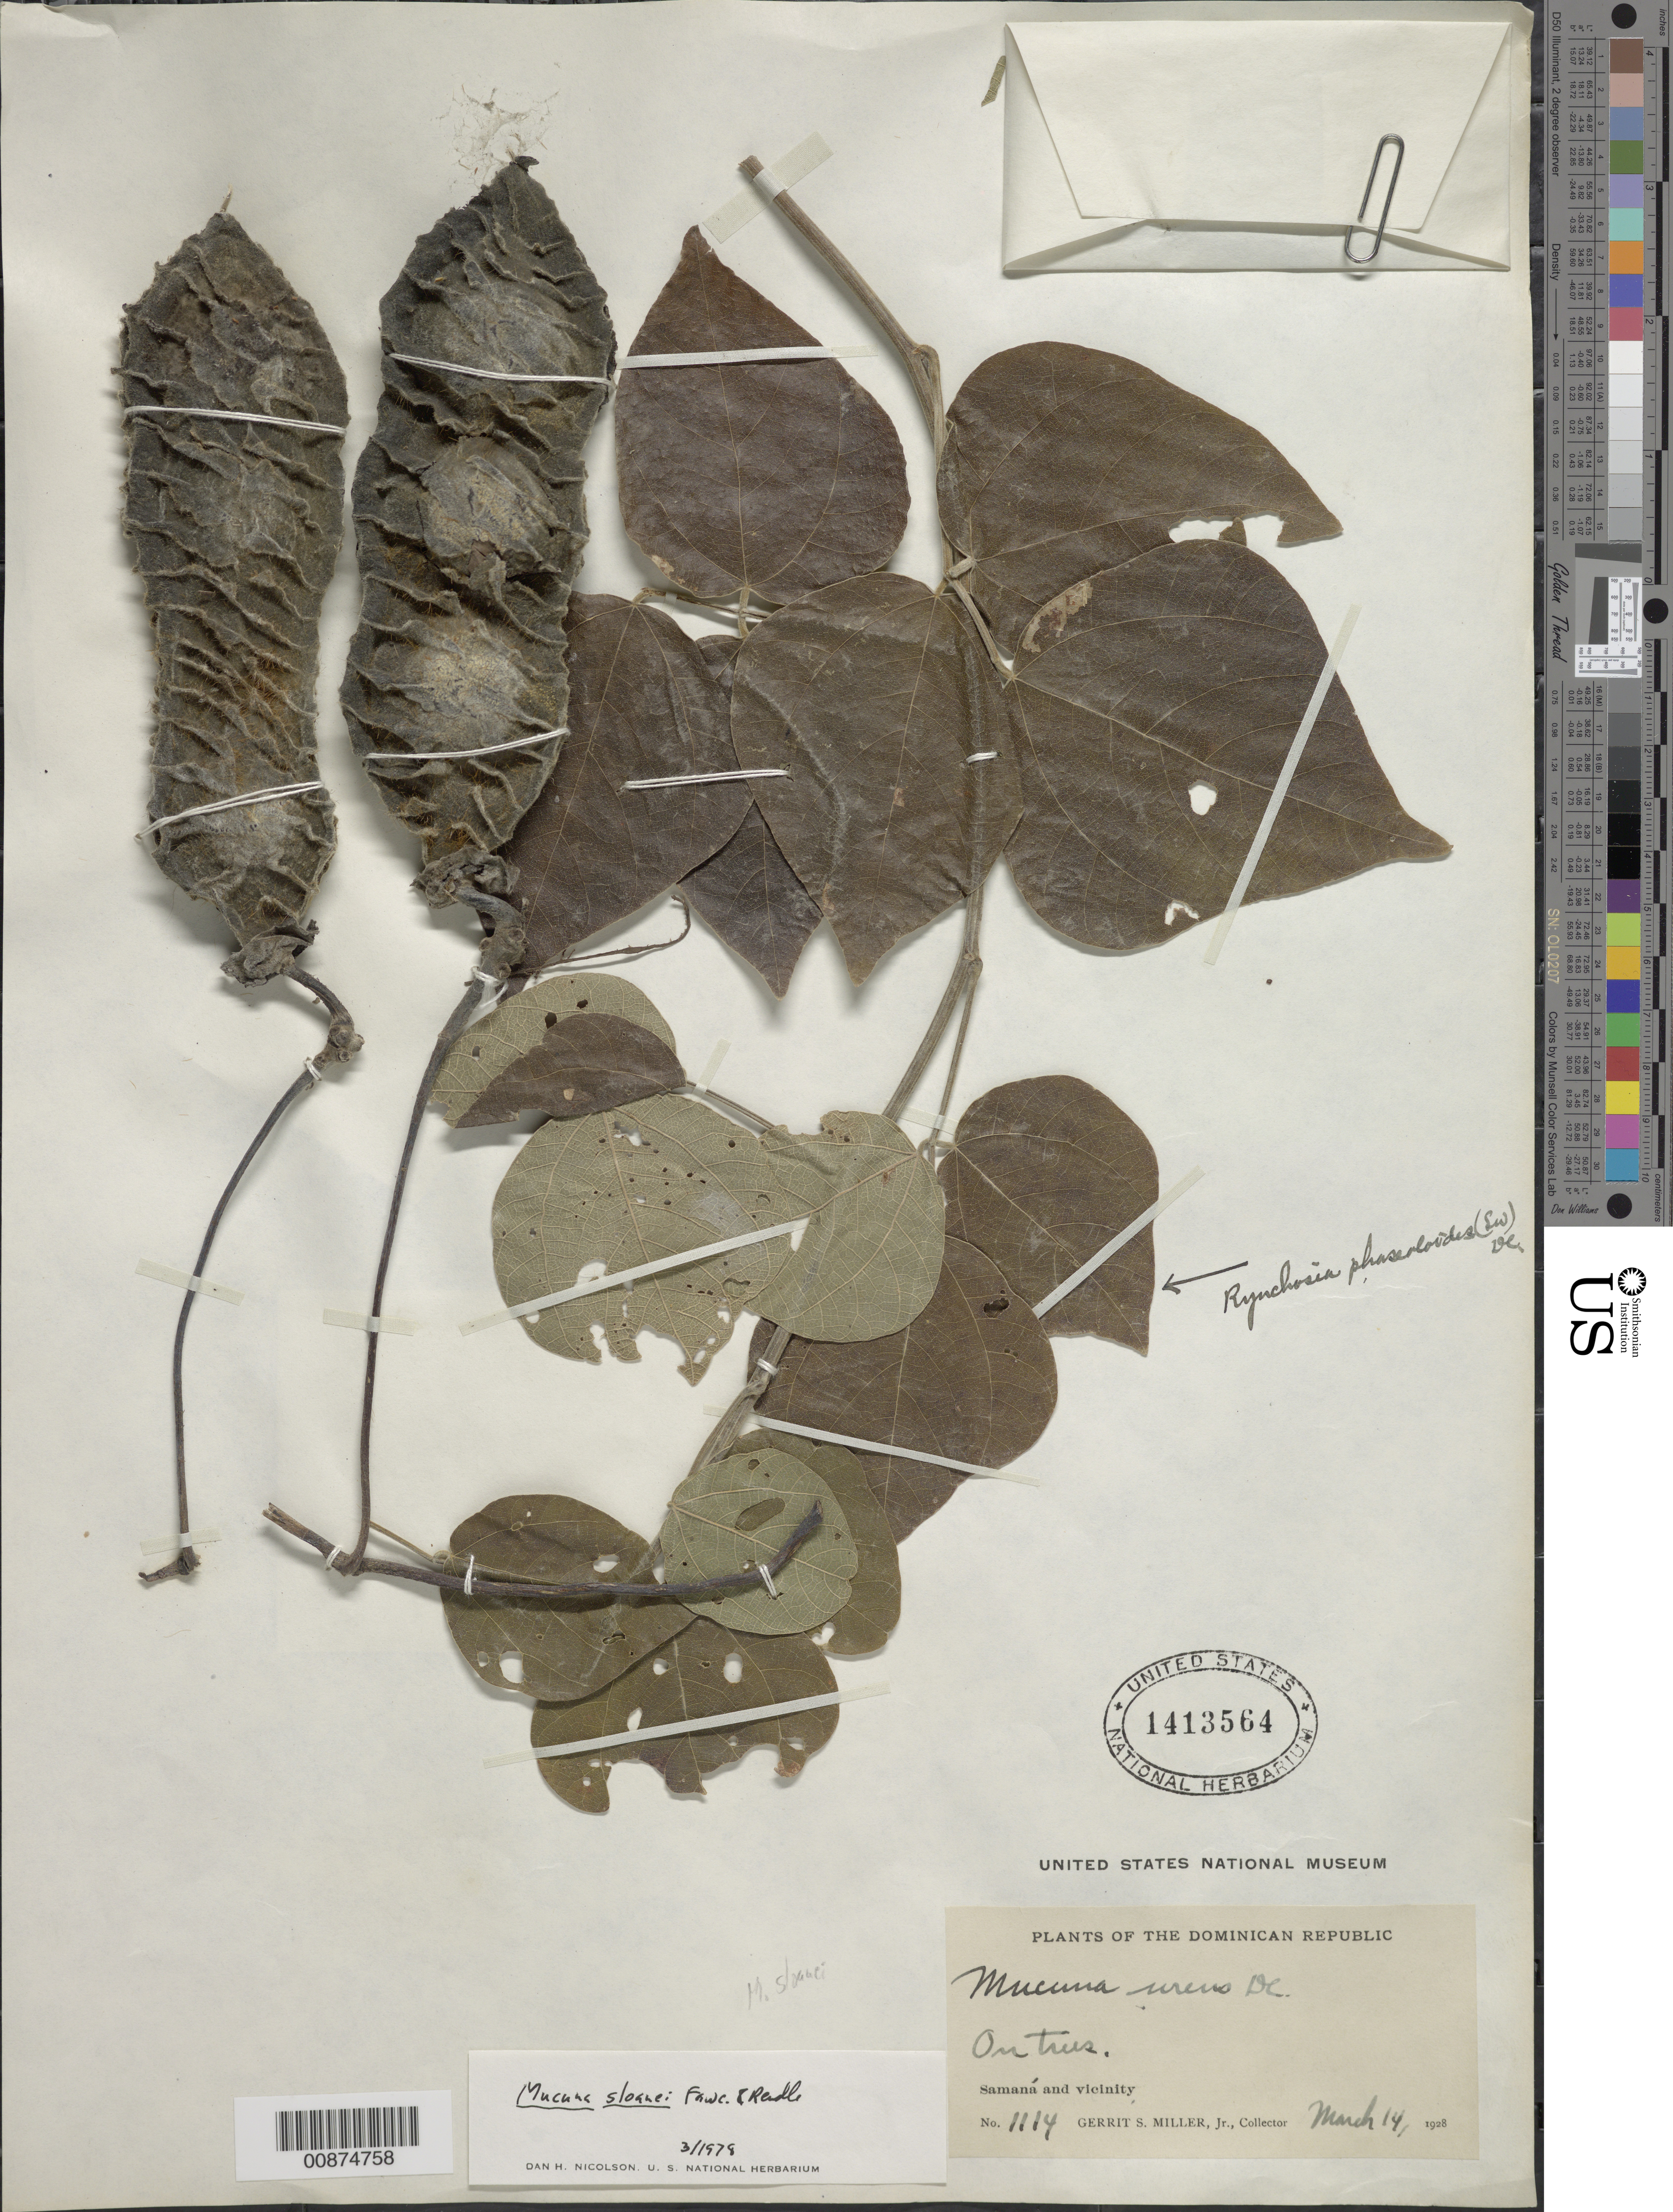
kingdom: Plantae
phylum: Tracheophyta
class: Magnoliopsida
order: Fabales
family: Fabaceae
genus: Mucuna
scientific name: Mucuna sloanei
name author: Fawc. & Rendle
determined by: Nicolson, Dan H.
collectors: G. S. Miller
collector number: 1114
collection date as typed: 14 Mar 1928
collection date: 1928-03-14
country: Dominican Republic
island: Hispaniola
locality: Samaná and vicinity.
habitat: On trees.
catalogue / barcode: US 1413564